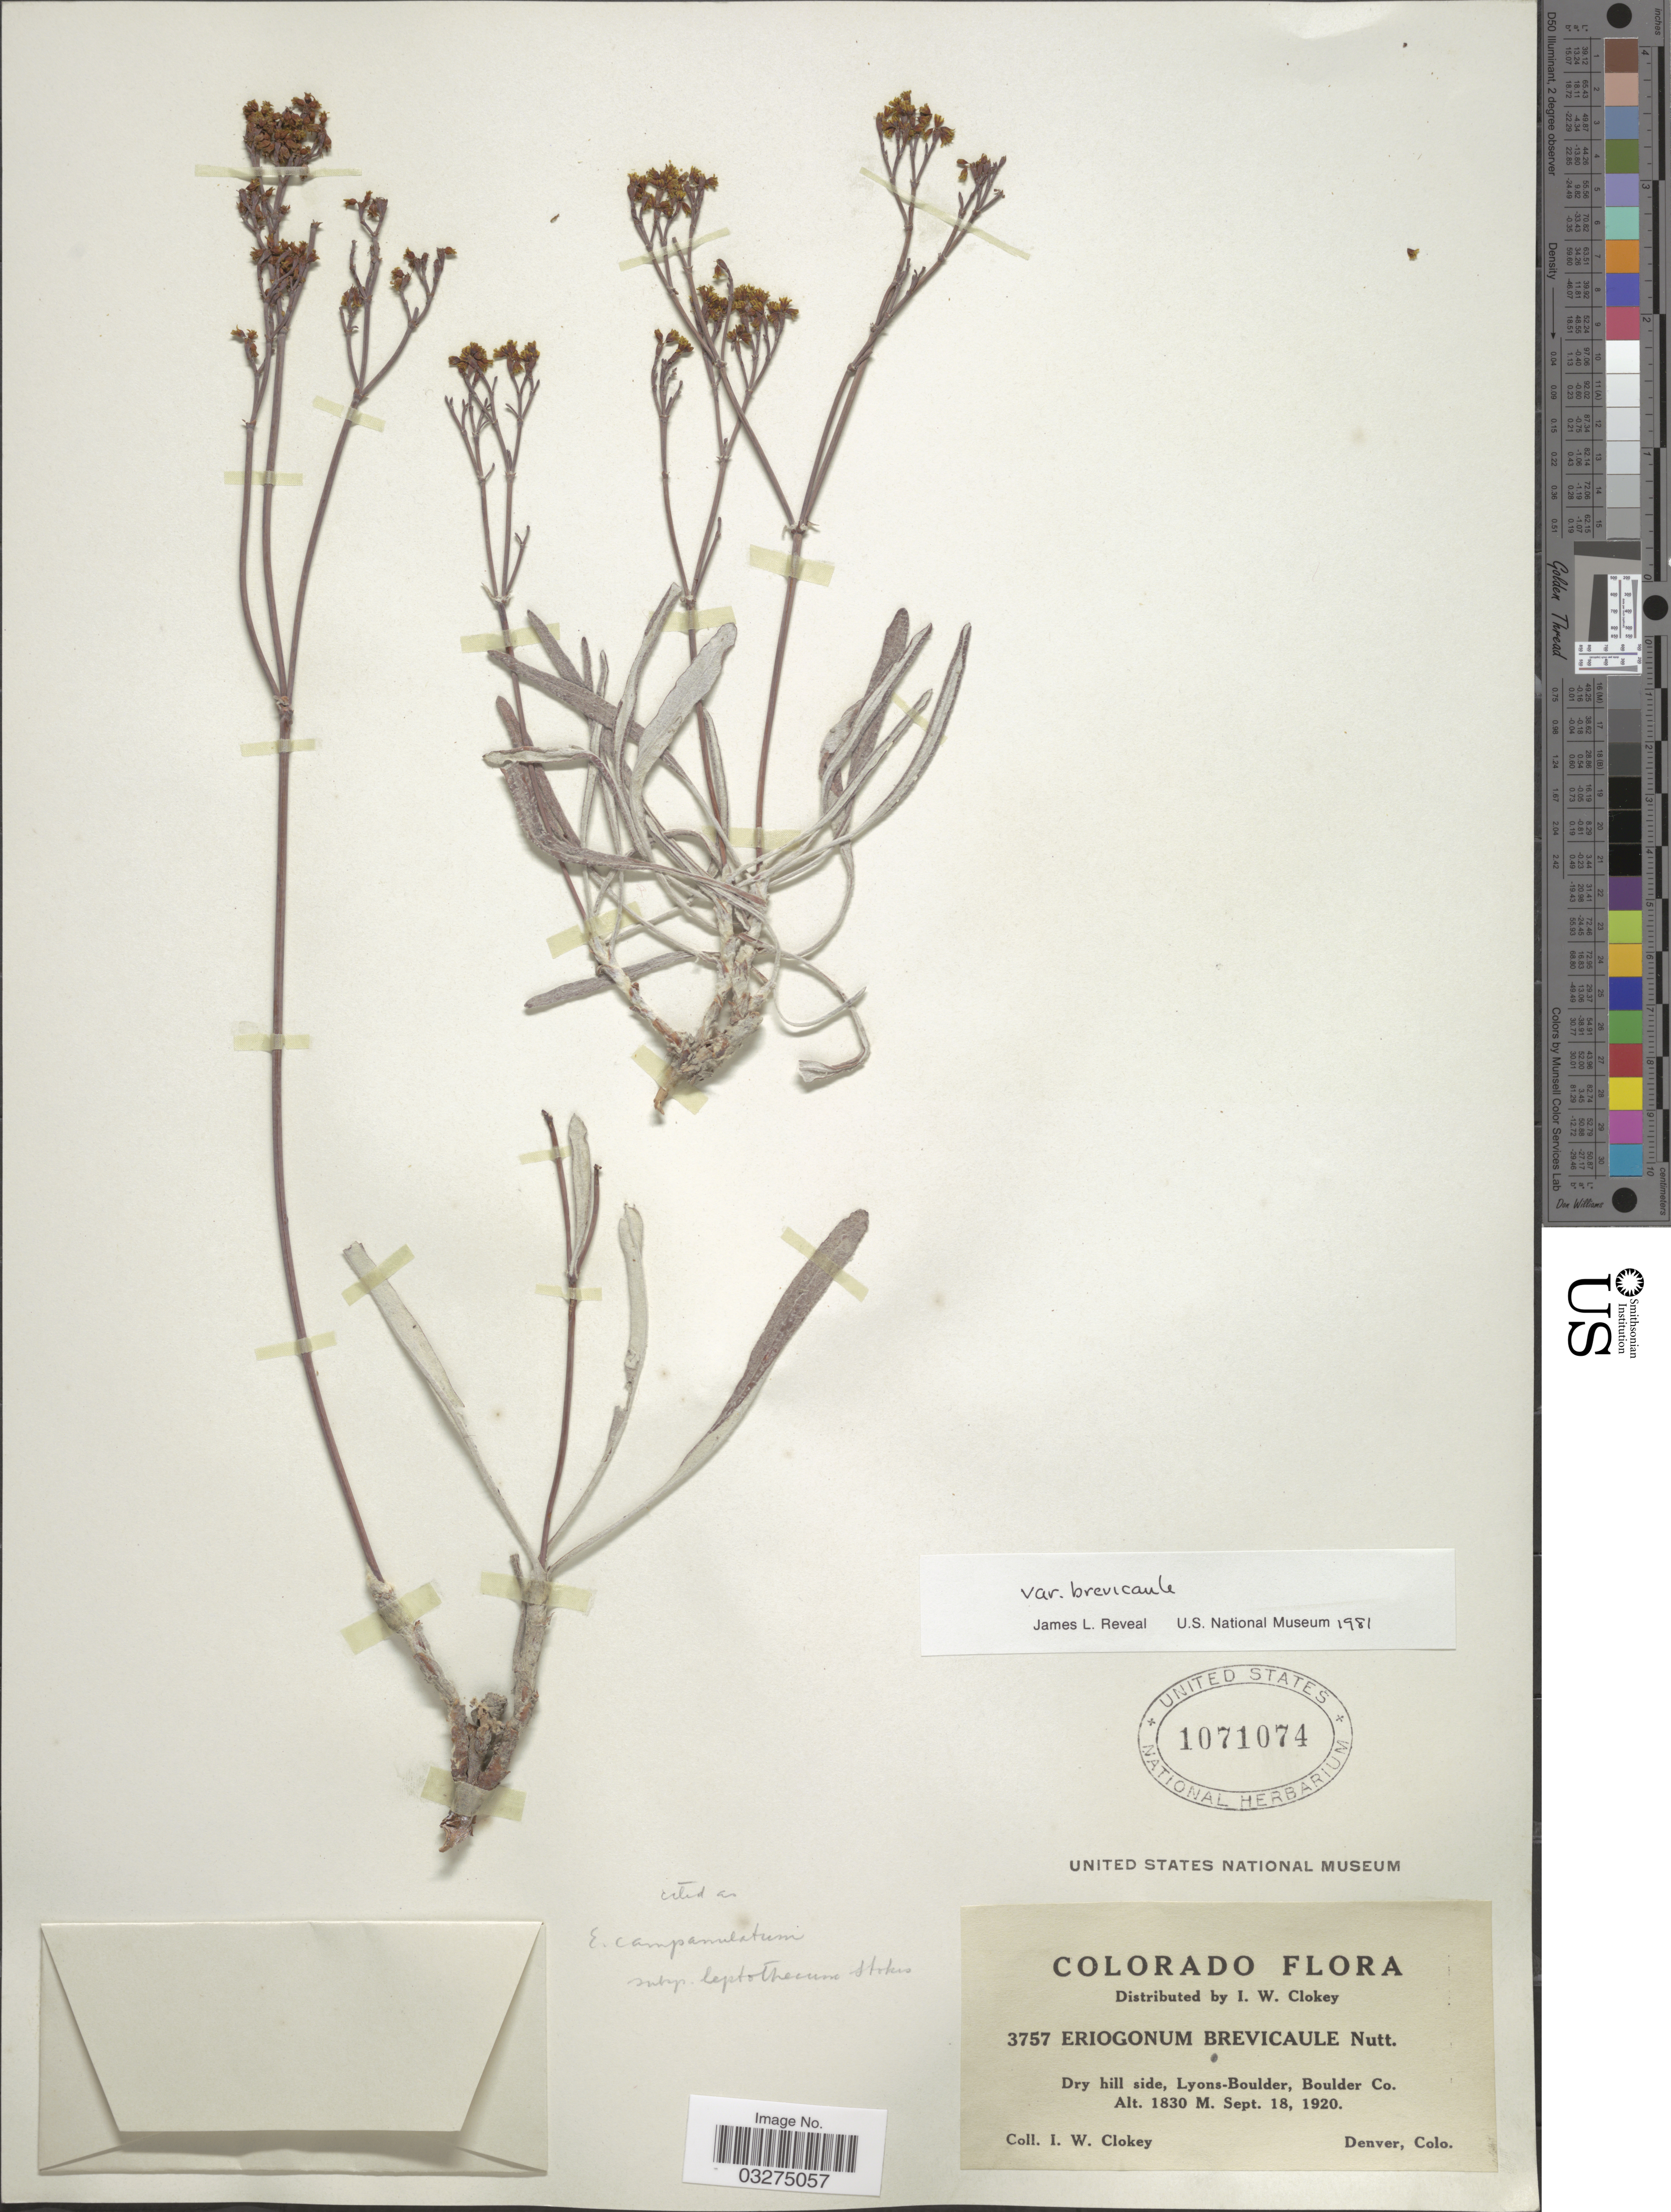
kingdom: Plantae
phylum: Tracheophyta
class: Magnoliopsida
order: Caryophyllales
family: Polygonaceae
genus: Eriogonum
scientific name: Eriogonum brevicaule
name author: Nutt.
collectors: I. W. Clokey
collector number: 3757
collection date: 1920-09-18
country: United States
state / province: Colorado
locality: Lyons-Boulder, Boulder Co.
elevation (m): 1830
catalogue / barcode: US 1071074